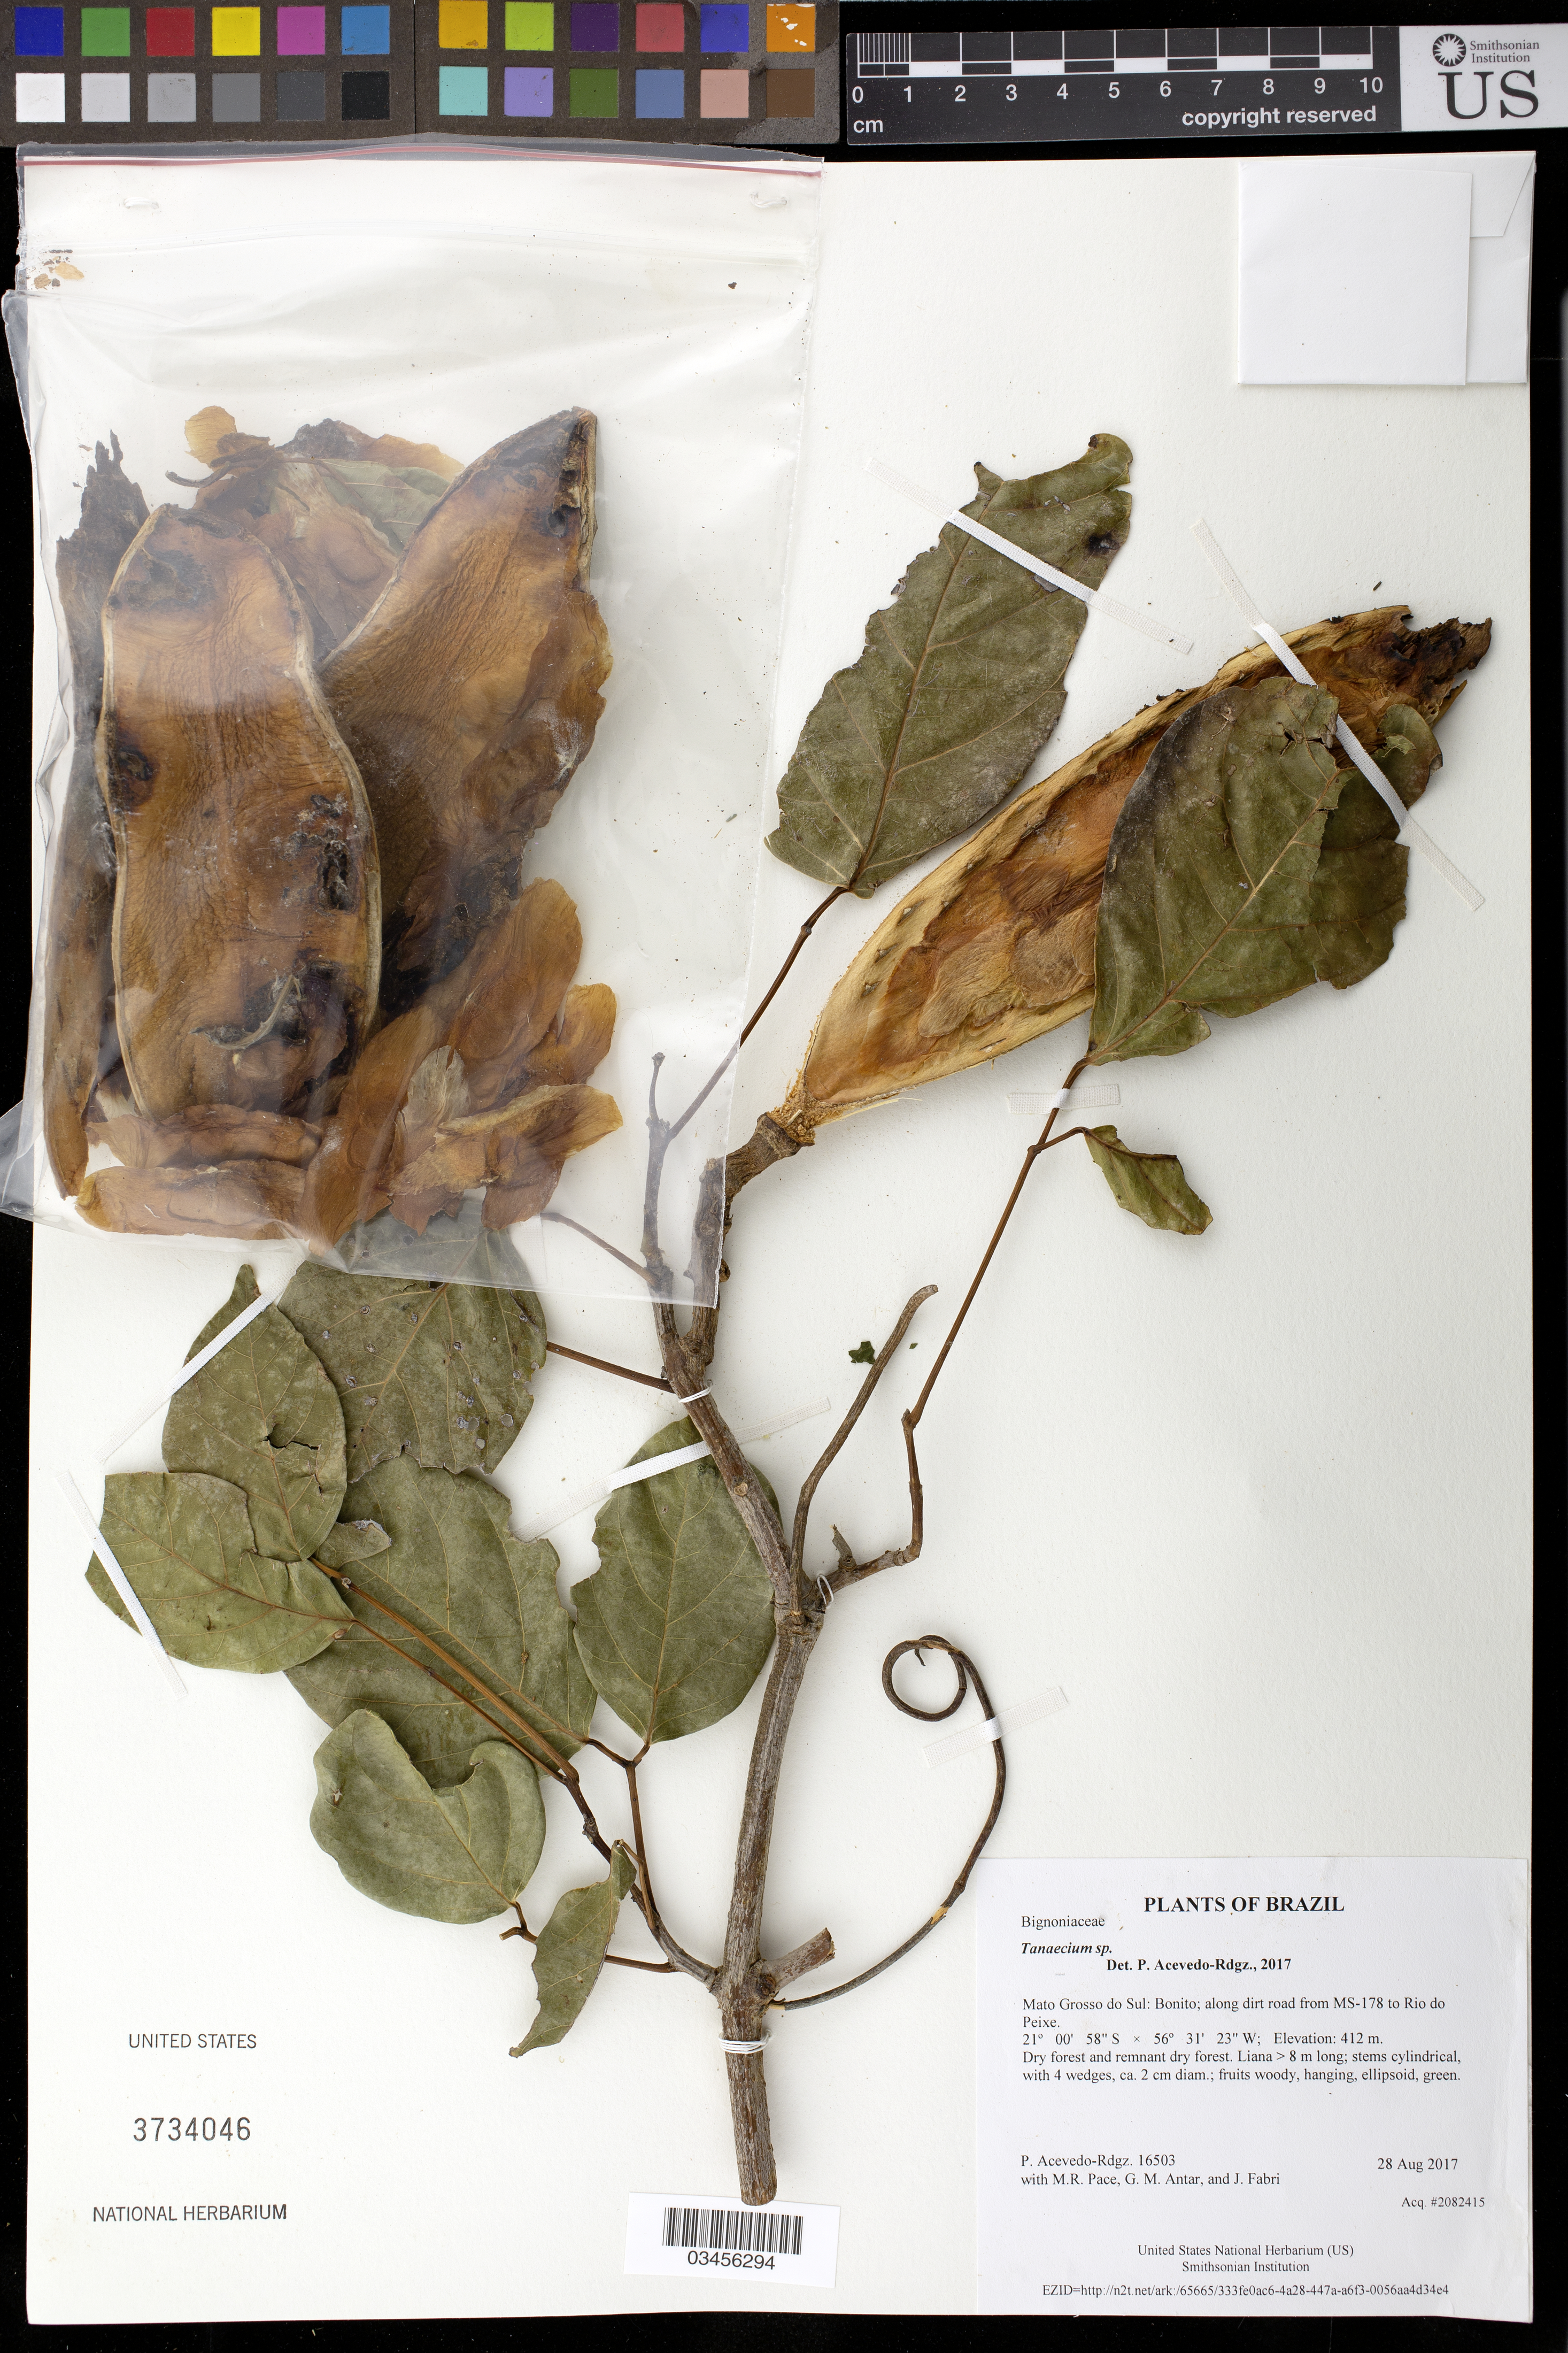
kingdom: Plantae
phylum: Tracheophyta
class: Magnoliopsida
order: Lamiales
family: Bignoniaceae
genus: Callichlamys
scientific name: Callichlamys latifolia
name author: (Rich.) K. Schum.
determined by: Udulutch, R.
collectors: P. Acevedo-Rodr., M. R. Pace, G. M. Antar & J. Fabri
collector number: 16503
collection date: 2017-08-28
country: Brazil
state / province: Mato Grosso do Sul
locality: Bonito; along dirt road from MS-178 to Rio do Peixe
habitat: Dry forest and remnant dry forest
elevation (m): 412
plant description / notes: US, MO, NY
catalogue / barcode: US 3734046